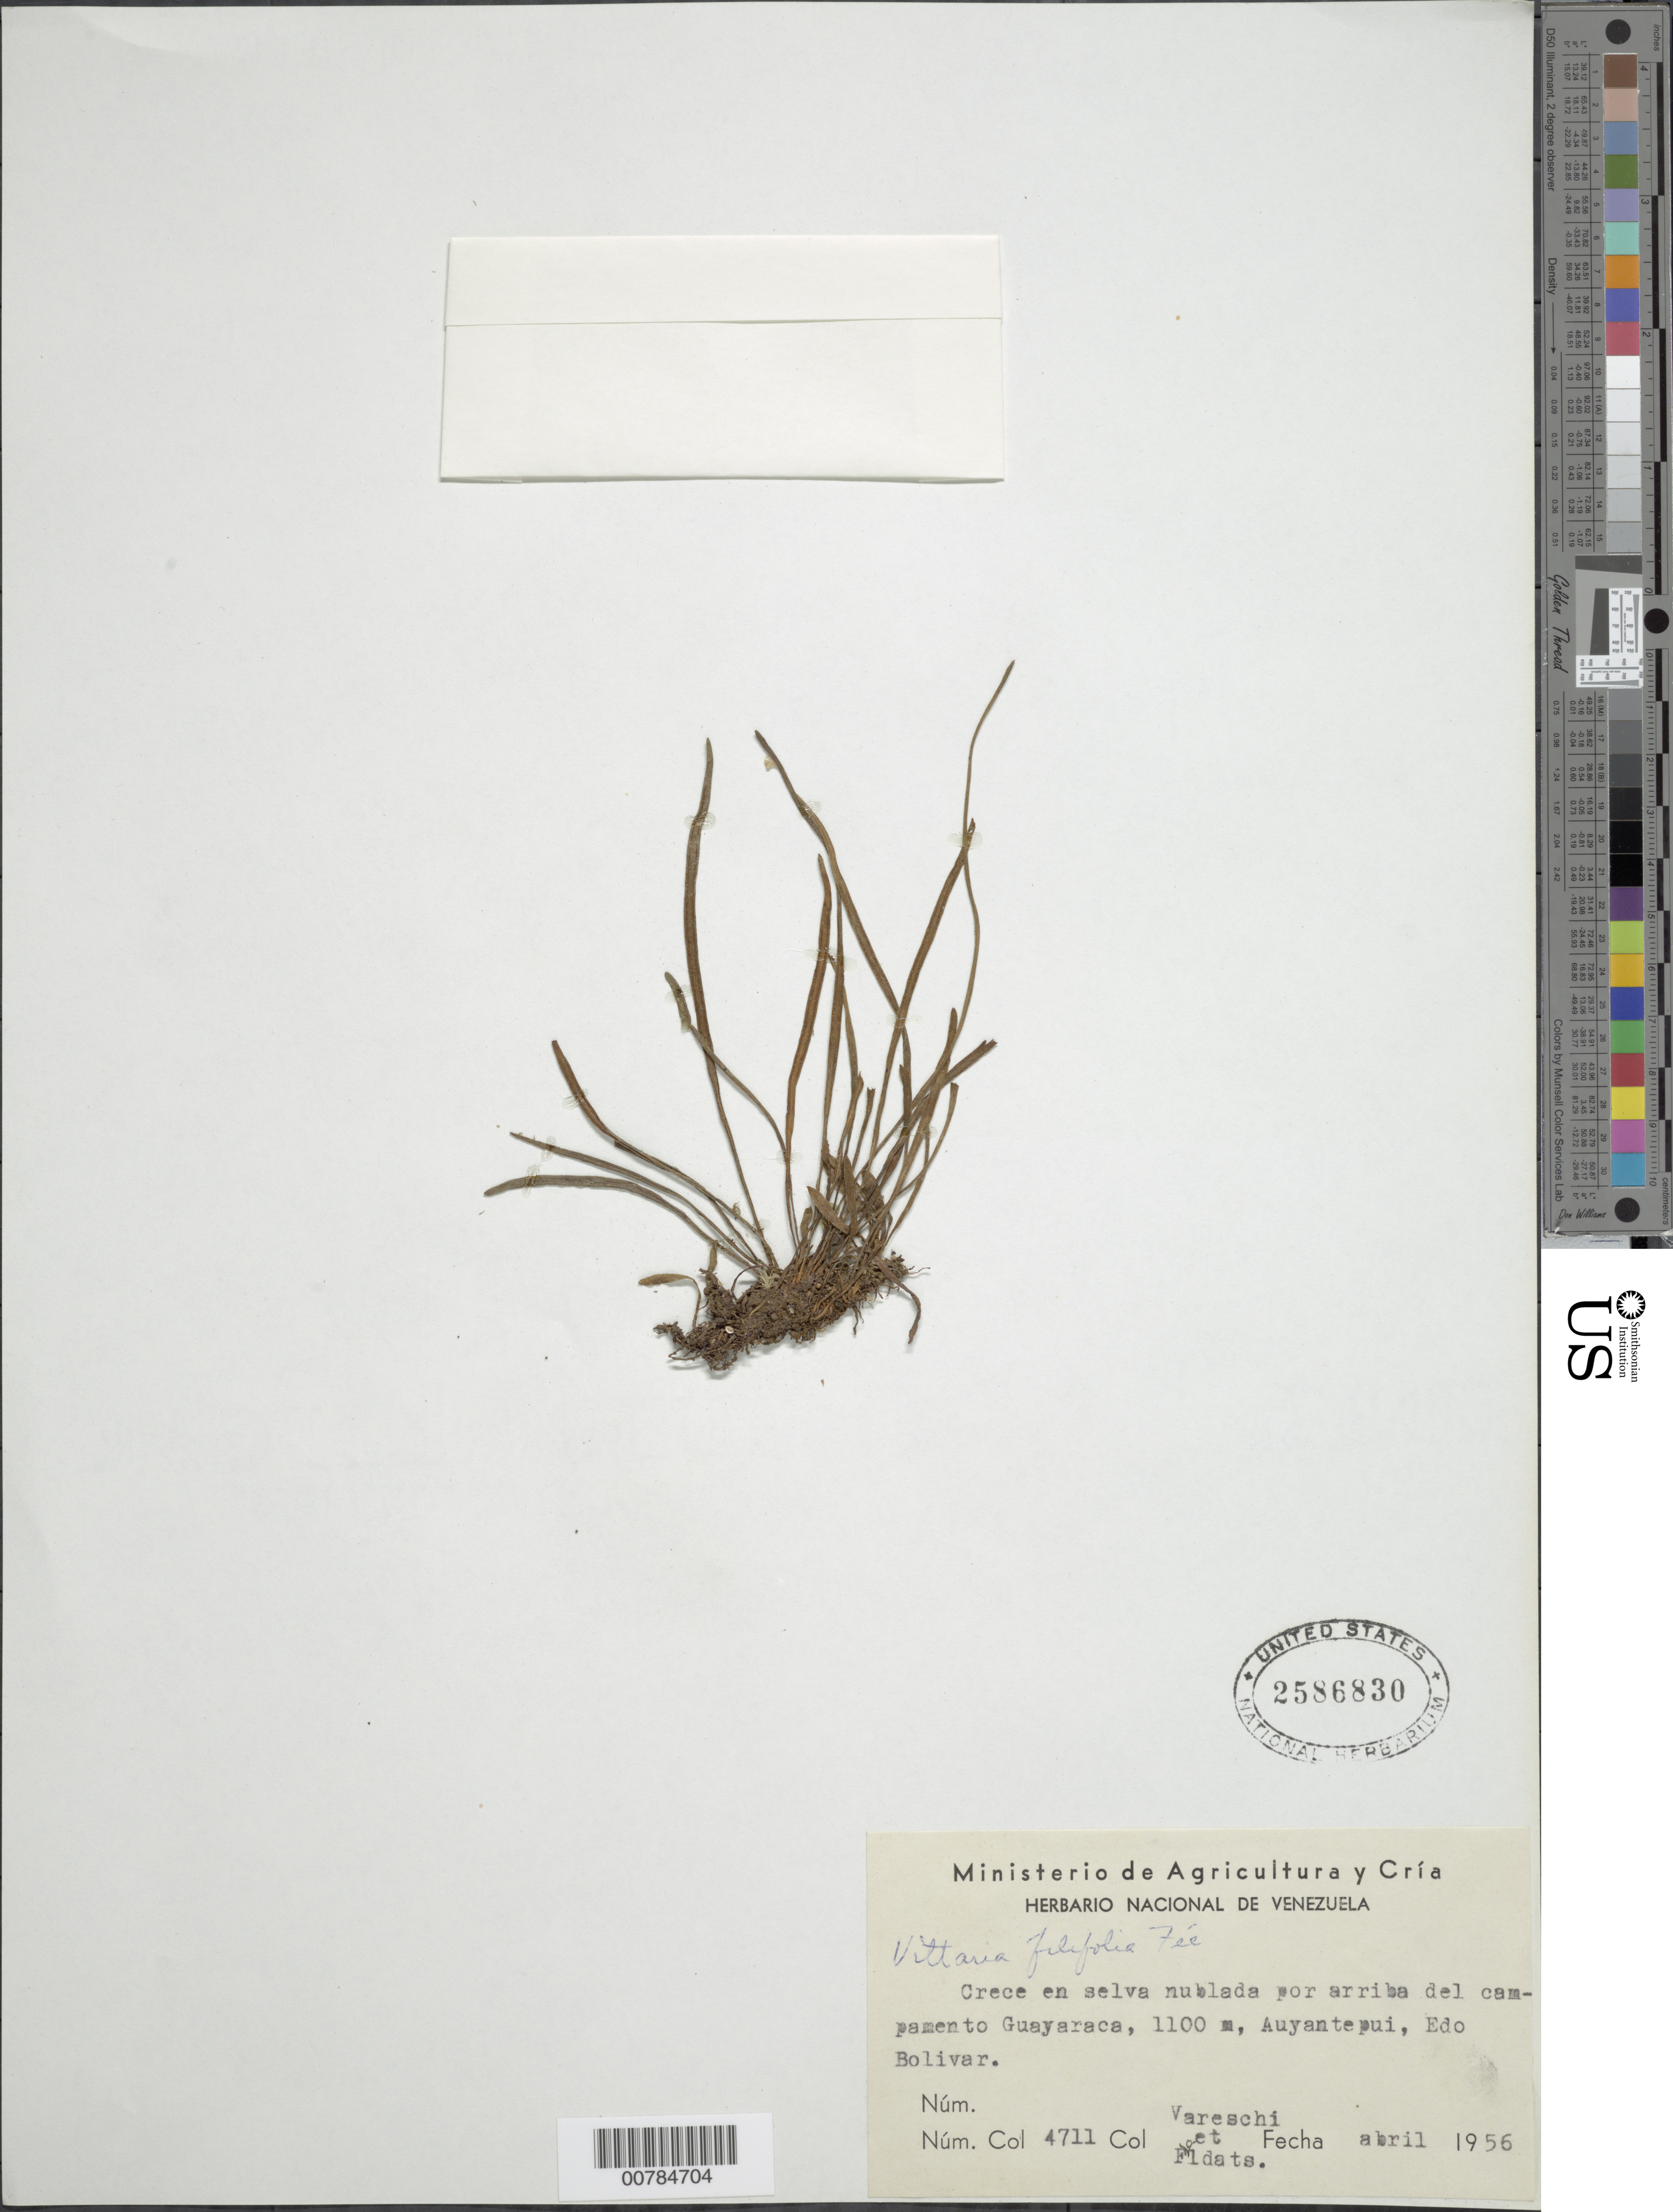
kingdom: Plantae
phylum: Tracheophyta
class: Polypodiopsida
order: Polypodiales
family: Pteridaceae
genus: Vittaria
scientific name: Vittaria graminifolia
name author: Kaulf.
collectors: V. Vareschi & E. Foldats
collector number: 4711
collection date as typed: Apr-56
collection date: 1956-04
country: Venezuela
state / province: Bolívar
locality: Auyan-tepuí, Guayaraca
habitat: Crece in selva nublada por arriba del campamento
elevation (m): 1100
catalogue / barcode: US 2586830